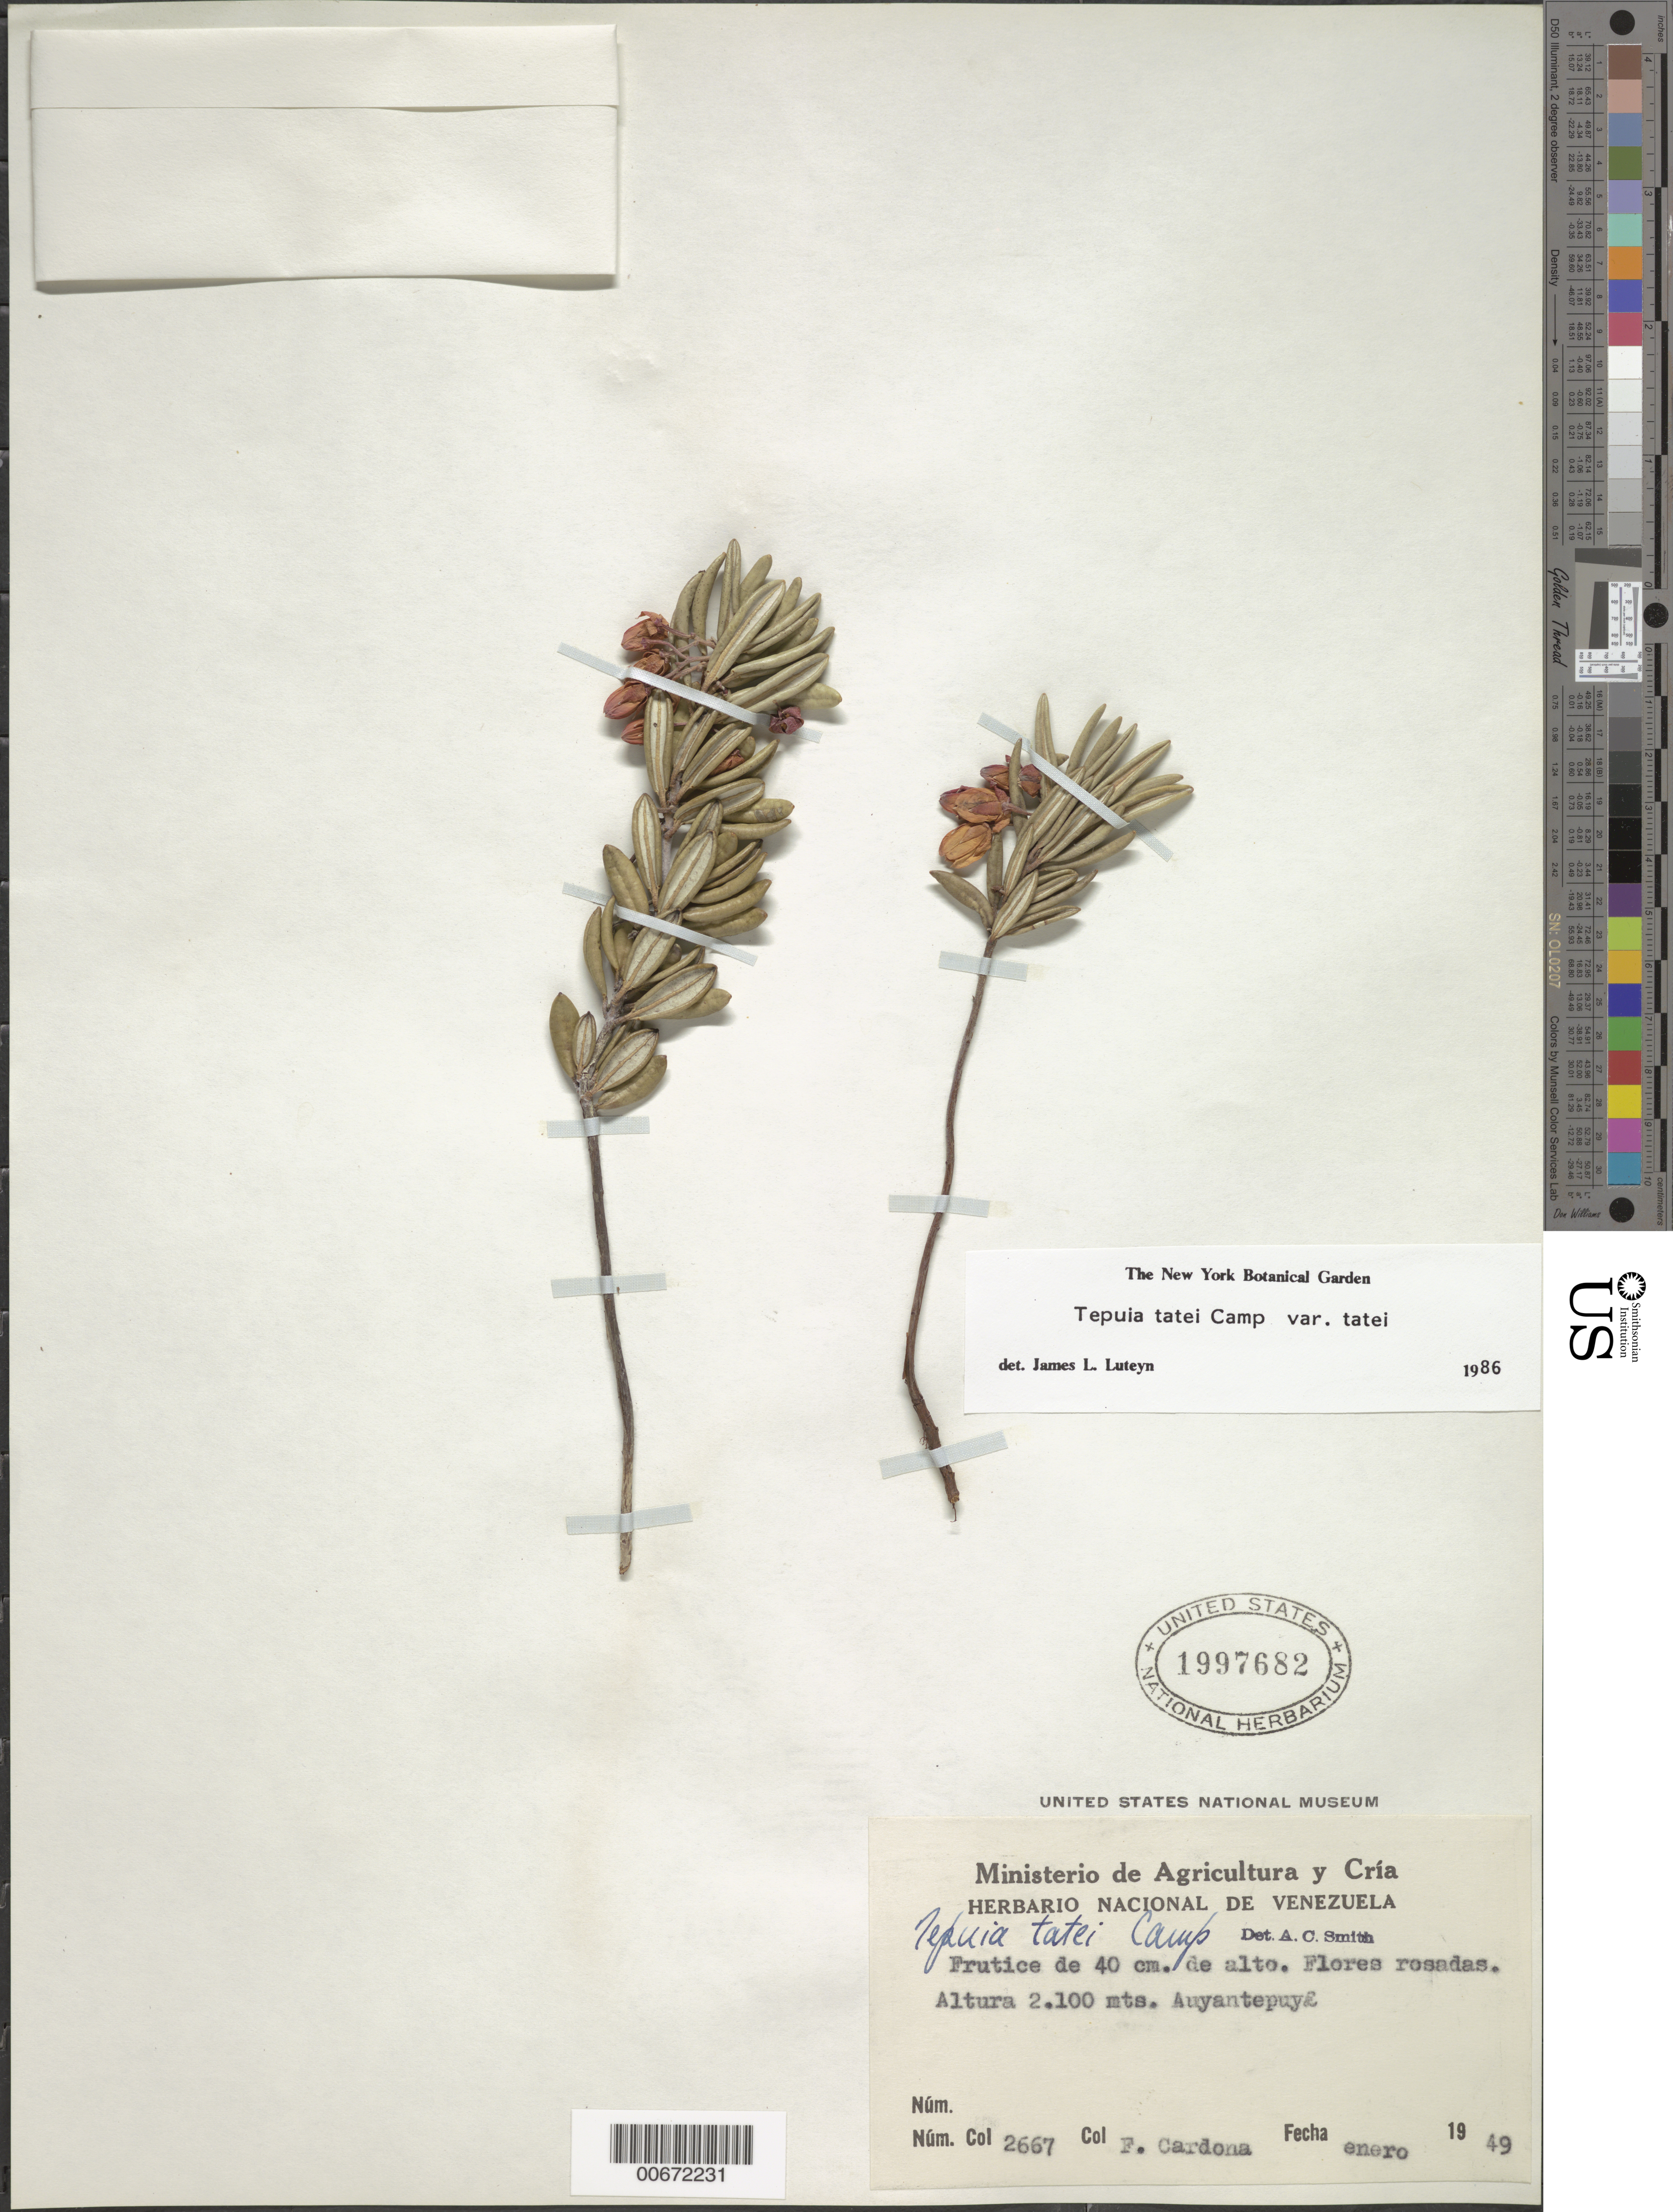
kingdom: Plantae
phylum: Tracheophyta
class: Magnoliopsida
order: Ericales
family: Ericaceae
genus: Tepuia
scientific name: Tepuia tatei var. tatei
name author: Camp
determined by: Luteyn, J. L.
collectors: F. Cardona Puig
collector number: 2667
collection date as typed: Jan-49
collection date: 1949-01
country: Venezuela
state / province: Bolívar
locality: Cerro Auyantepuí, Alto Río Caroní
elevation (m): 2100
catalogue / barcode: US 1997682